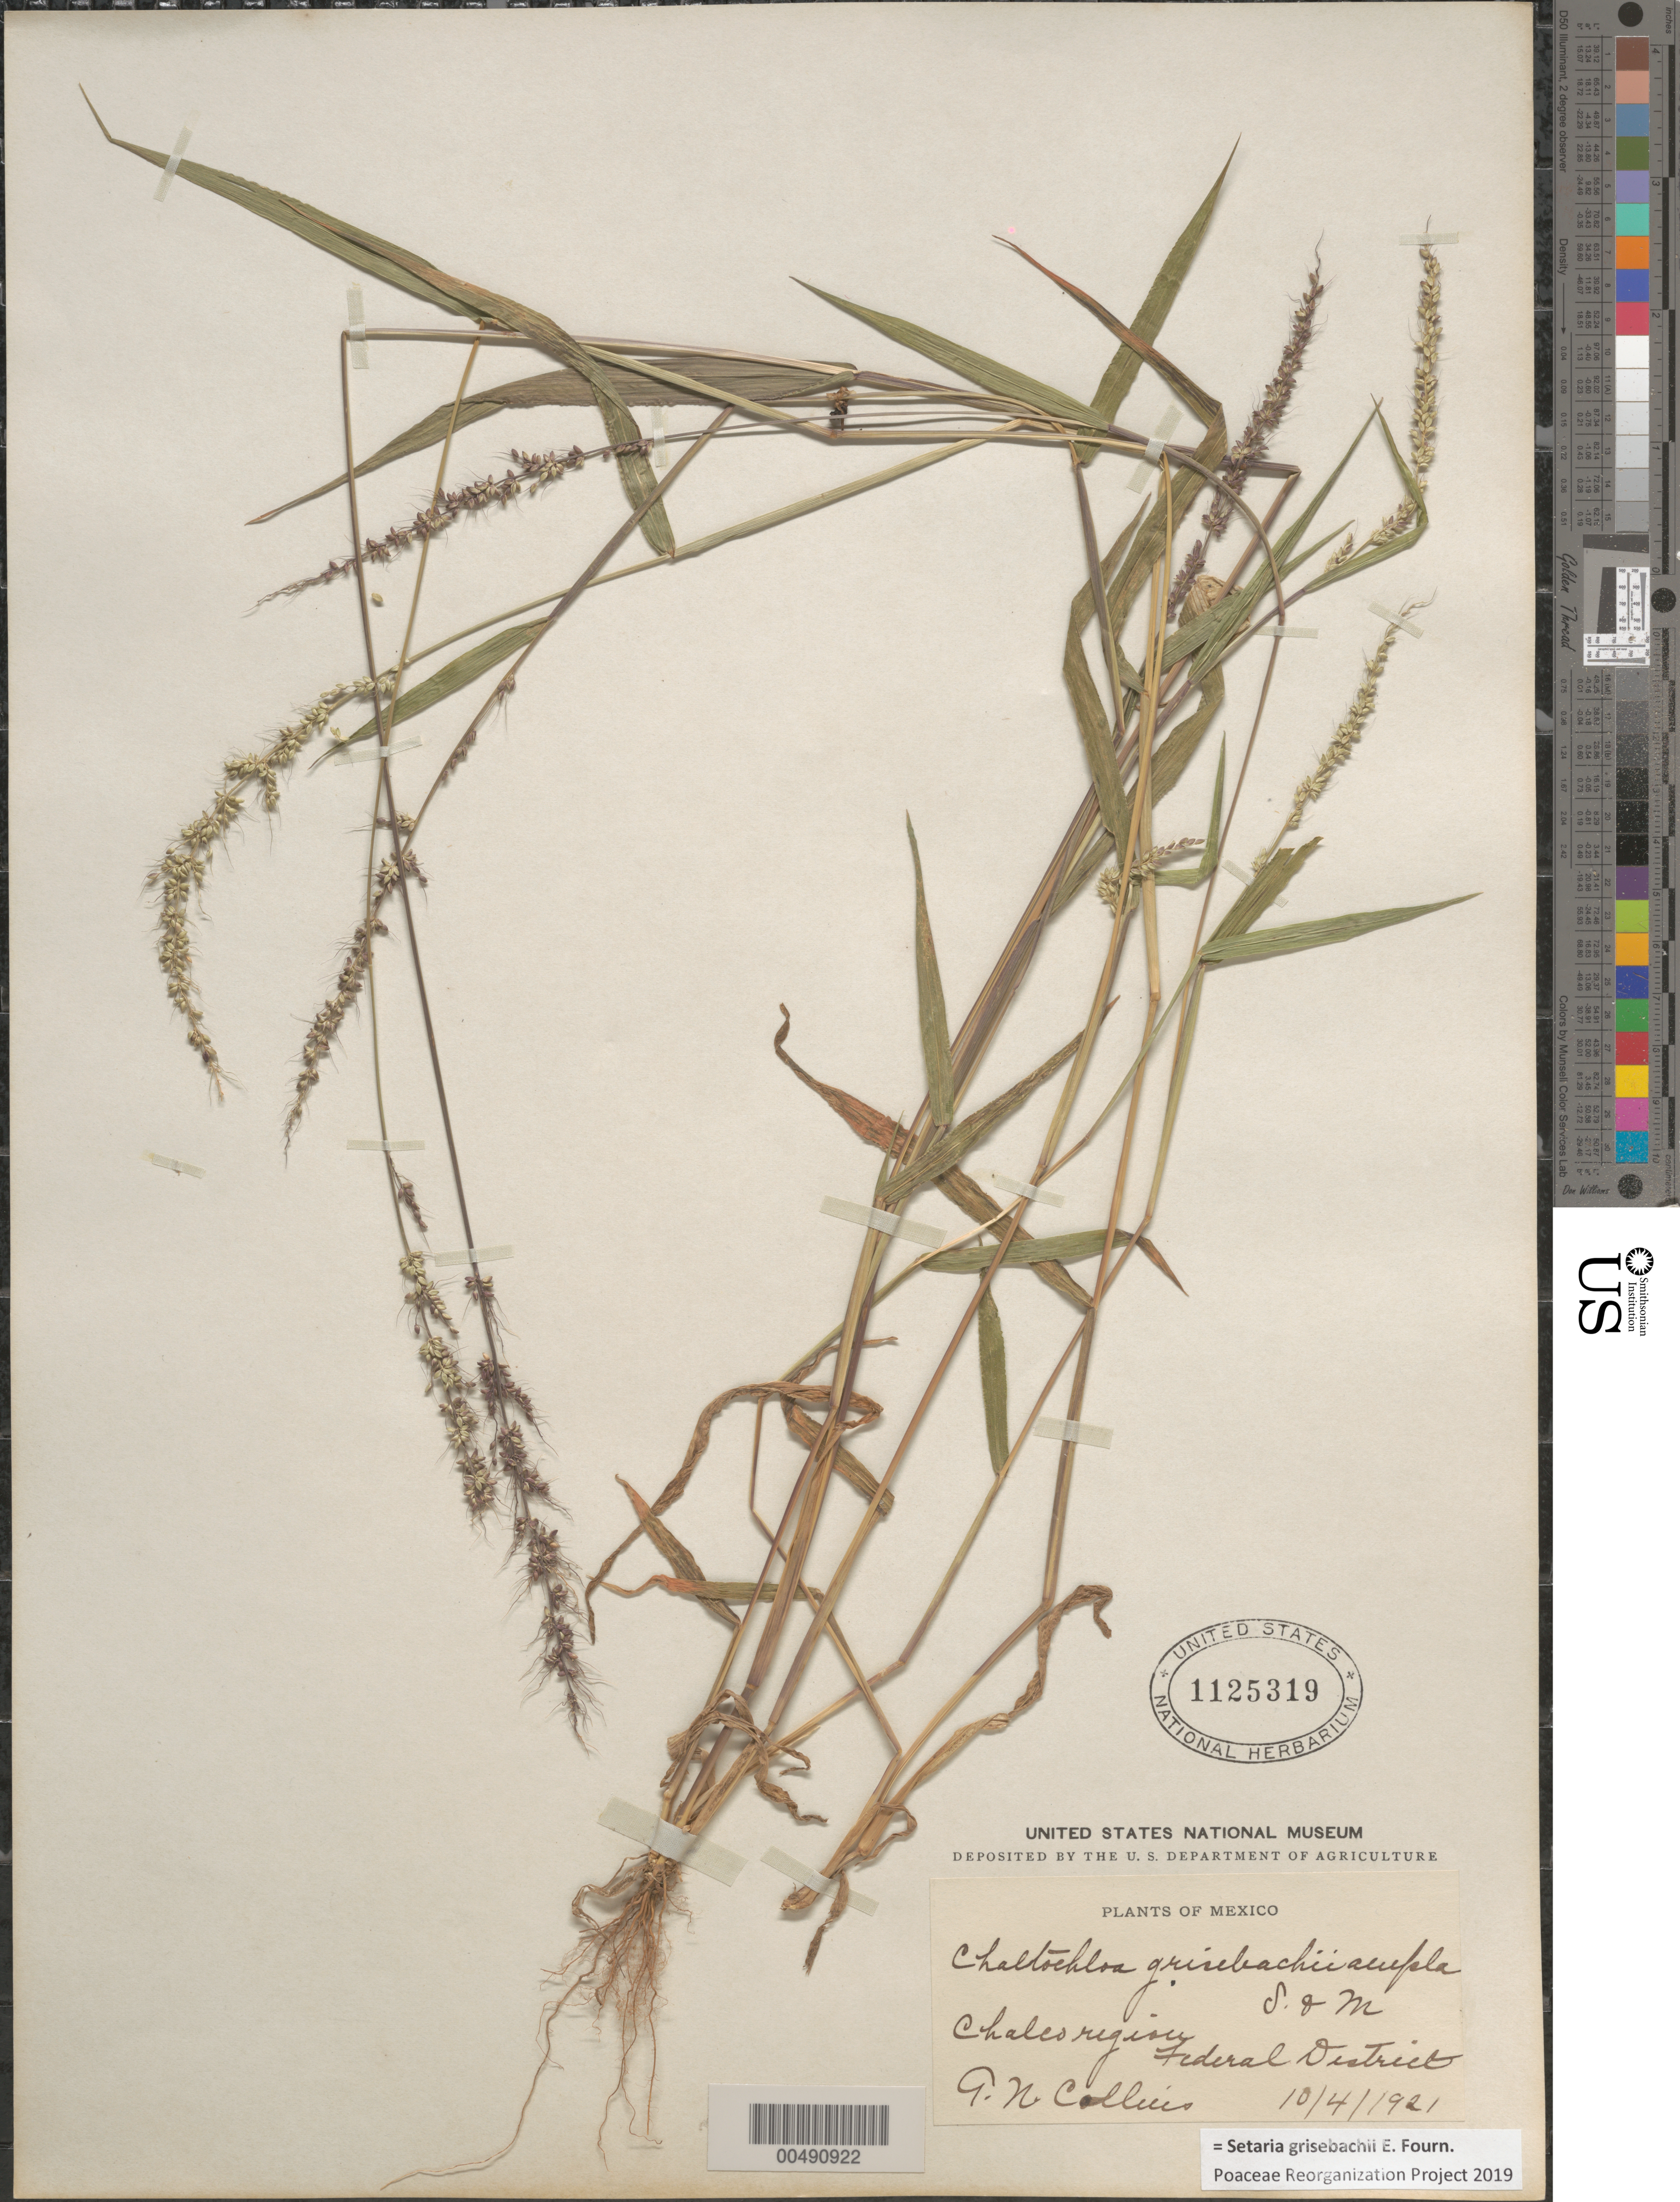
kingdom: Plantae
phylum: Tracheophyta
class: Liliopsida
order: Poales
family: Poaceae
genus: Setaria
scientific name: Setaria grisebachii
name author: E. Fourn.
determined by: Poaceae Reorganization Project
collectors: G. Collins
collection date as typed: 4 Oct 1921 or 10 Apr 1921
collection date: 1921-04-10 or 1921-10-04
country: Mexico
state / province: Distrito Federal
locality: Chalco region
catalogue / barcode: US 1125319